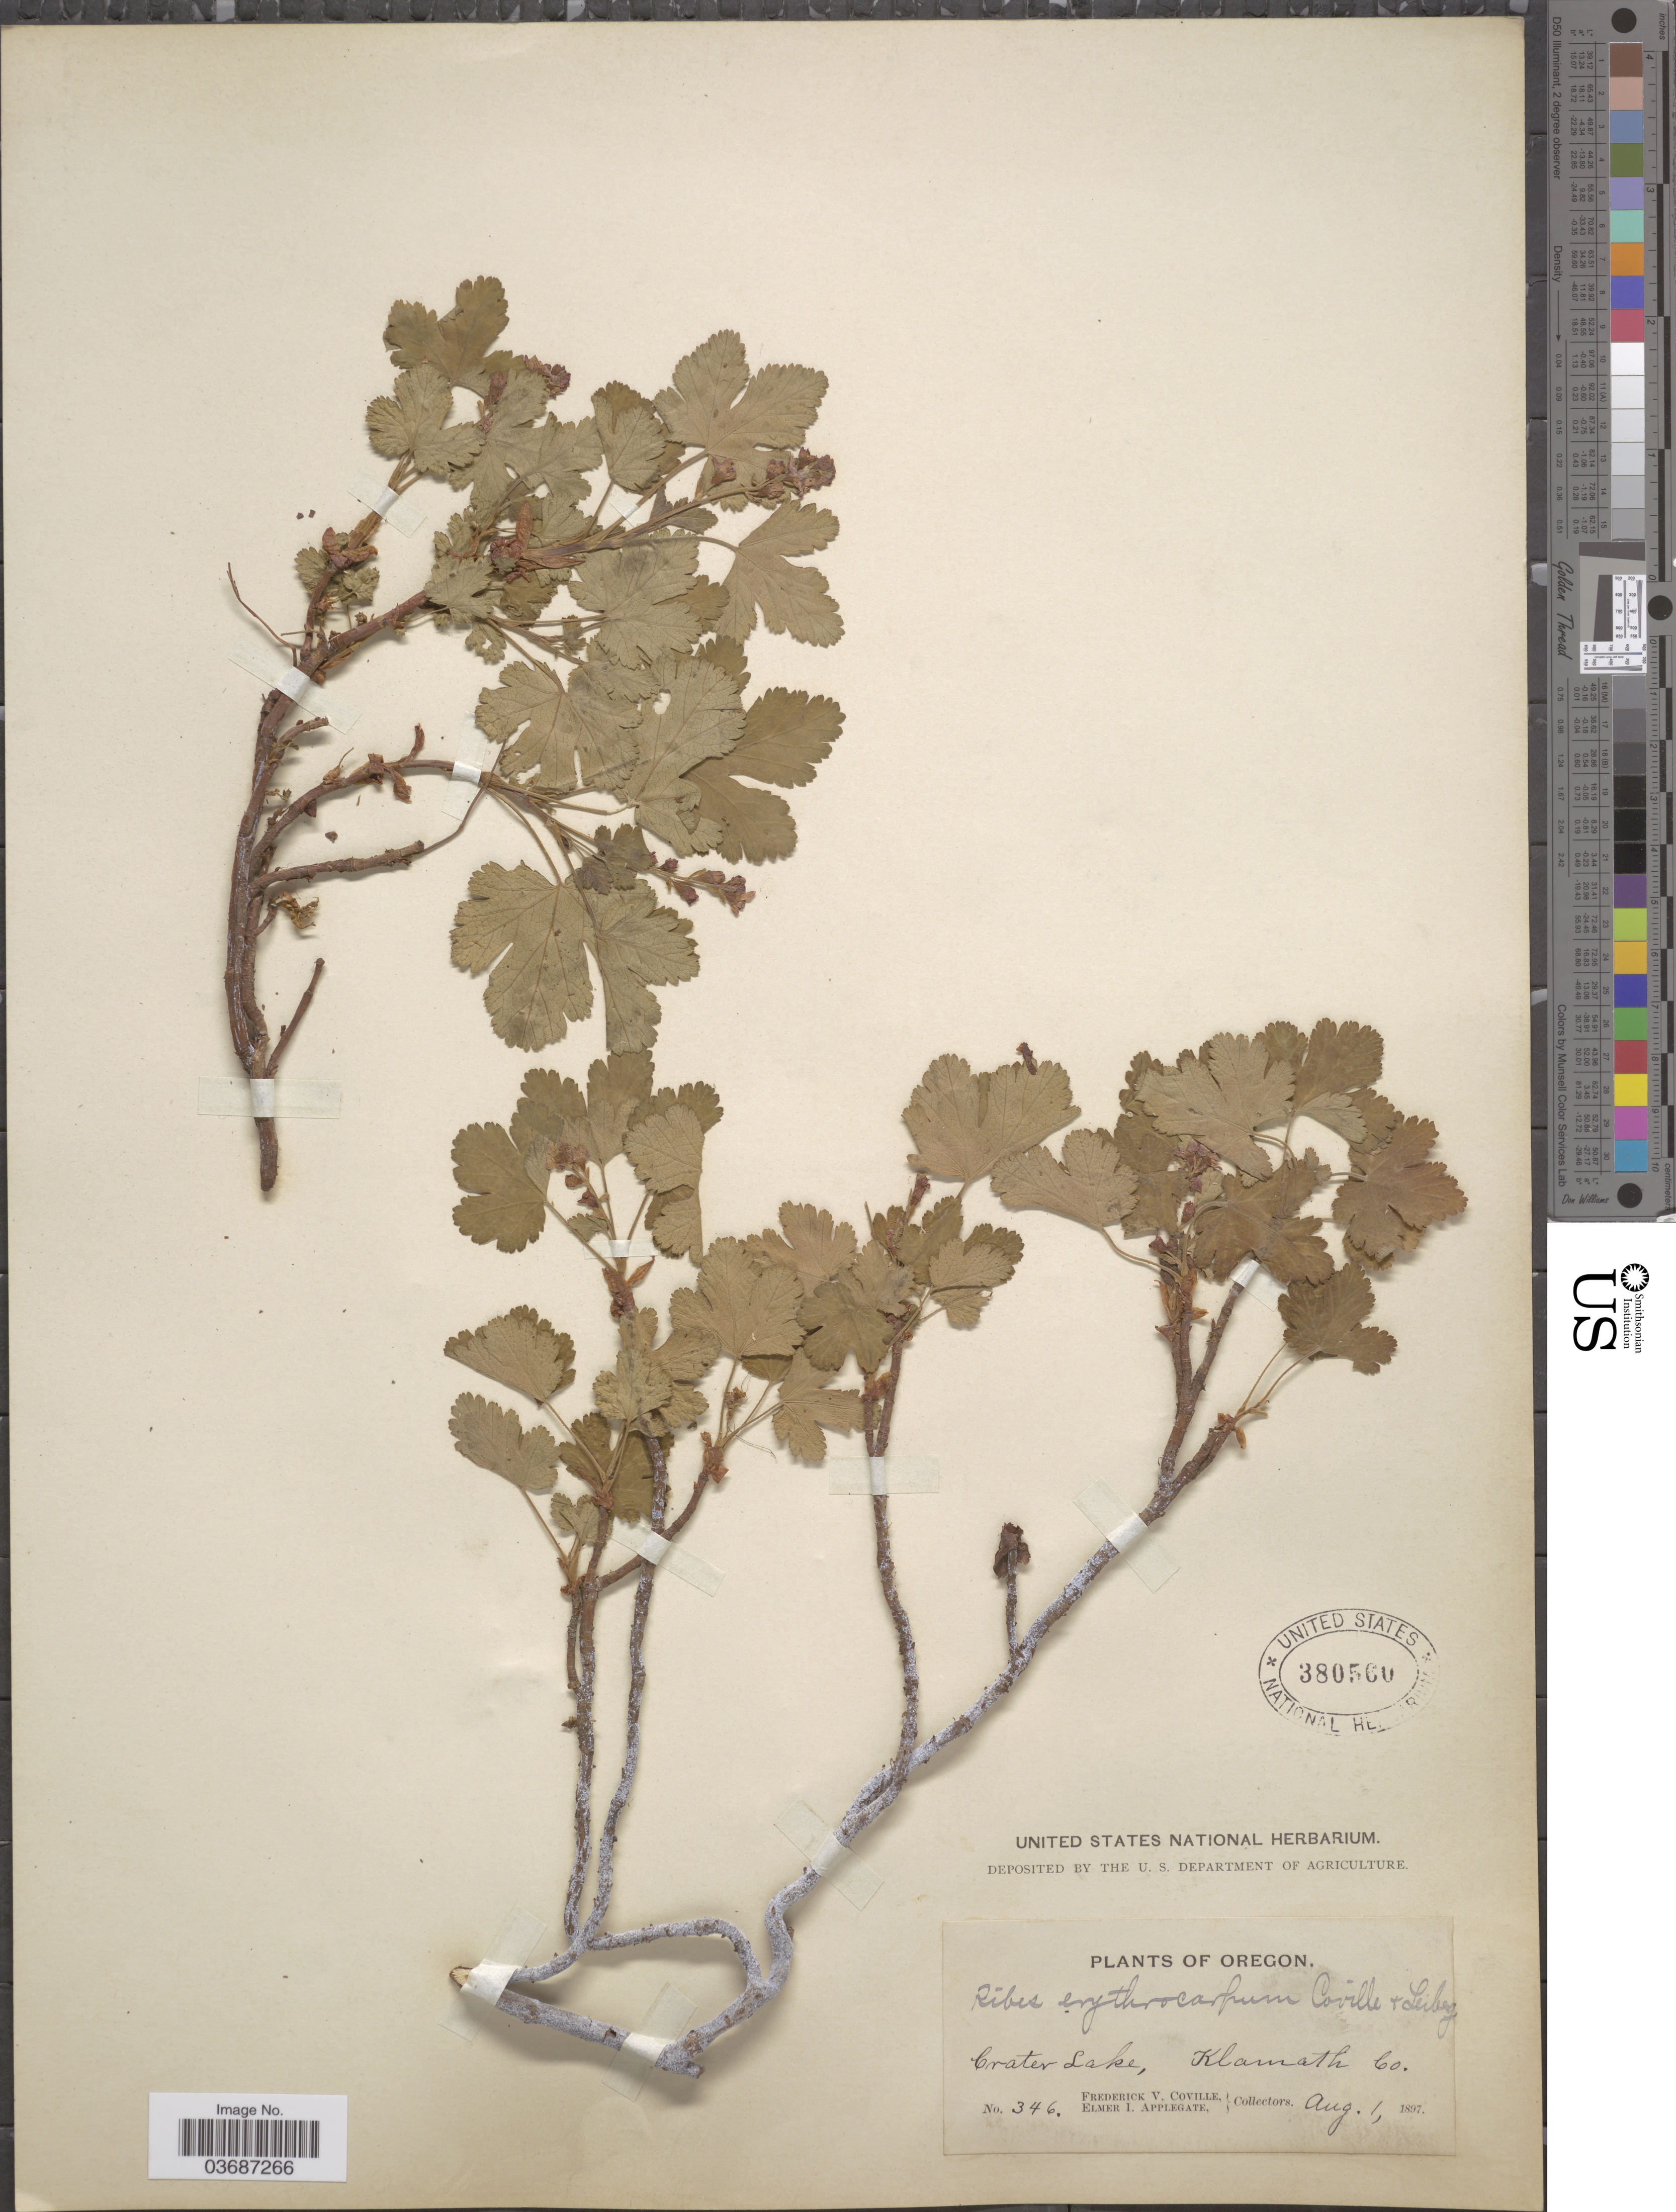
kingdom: Plantae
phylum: Tracheophyta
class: Magnoliopsida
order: Saxifragales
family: Grossulariaceae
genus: Ribes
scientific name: Ribes erythrocarpum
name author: Coville & Leiberg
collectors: F. V. Coville & E. I. Applegate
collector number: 346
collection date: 1897-08-01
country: United States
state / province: Oregon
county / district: Klamath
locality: Crater Lake, Klamath Co.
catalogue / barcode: US 380560